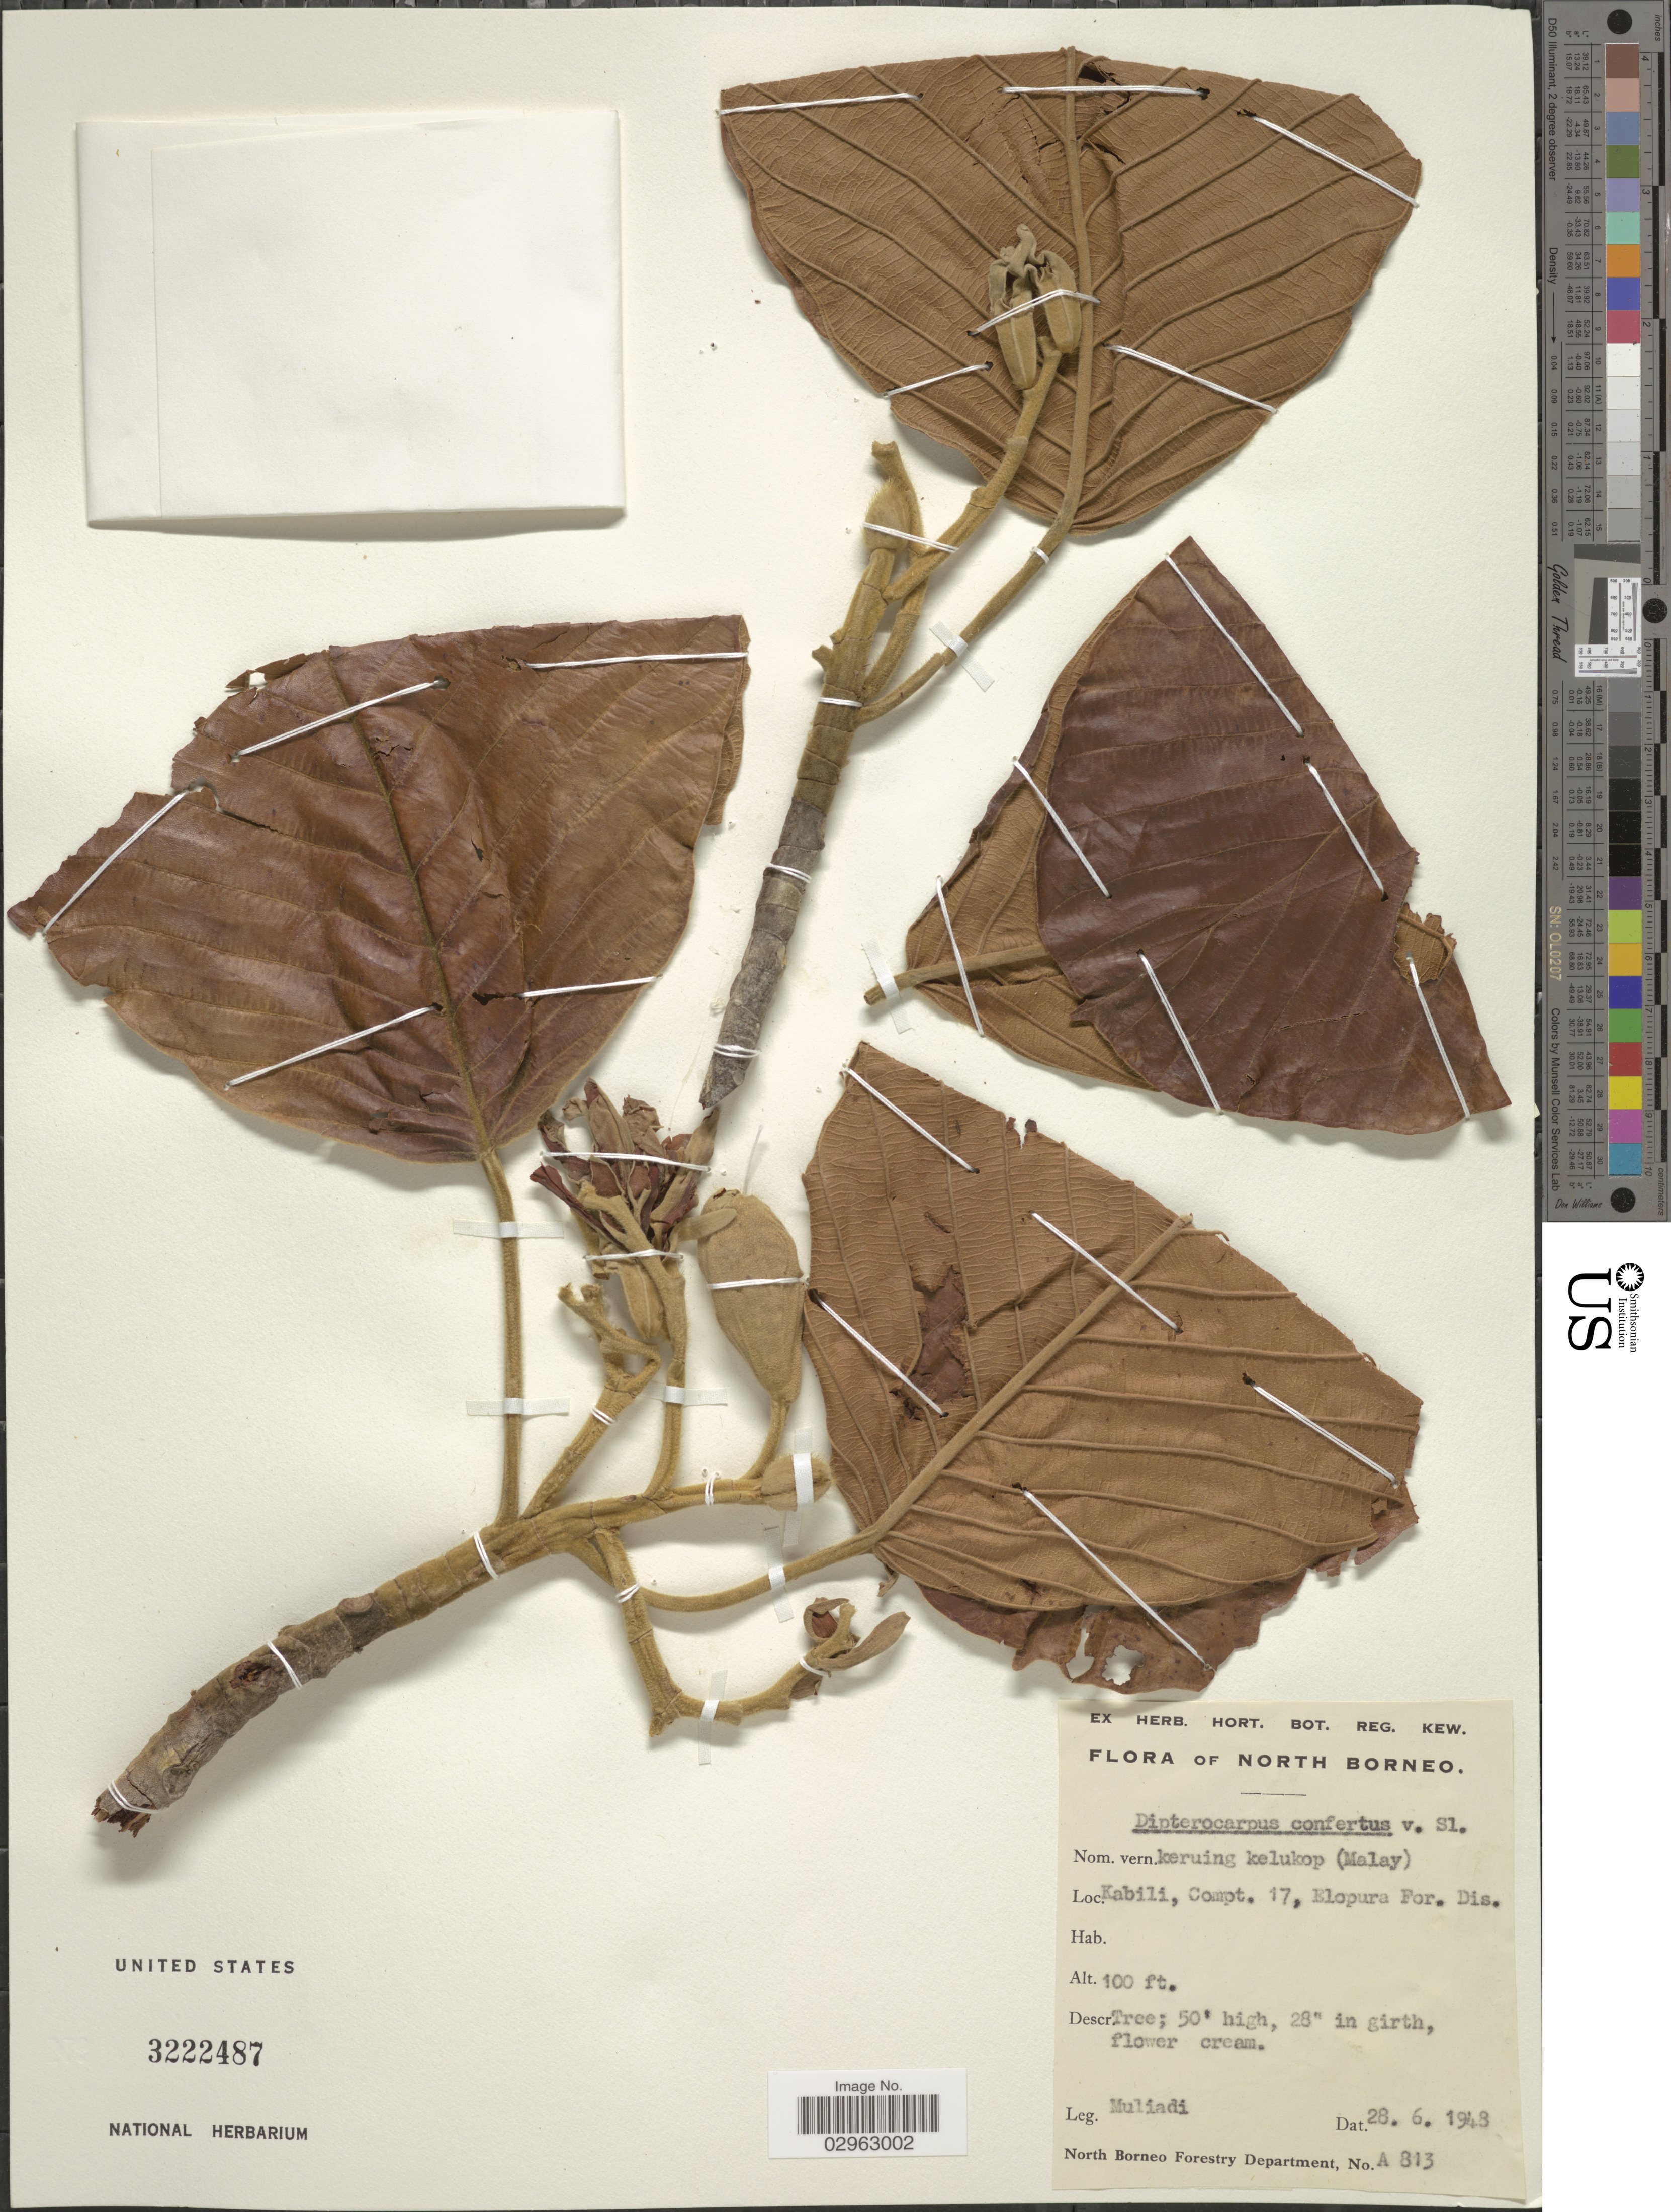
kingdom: Plantae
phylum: Tracheophyta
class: Magnoliopsida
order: Malvales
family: Dipterocarpaceae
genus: Dipterocarpus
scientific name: Dipterocarpus confertus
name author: Slooten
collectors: -. Muliadi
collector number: A 813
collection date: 1948-06-28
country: Malaysia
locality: North Borneo. Kabili, Compt. 17, Elopura For. Dis.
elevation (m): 30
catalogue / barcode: US 3222487